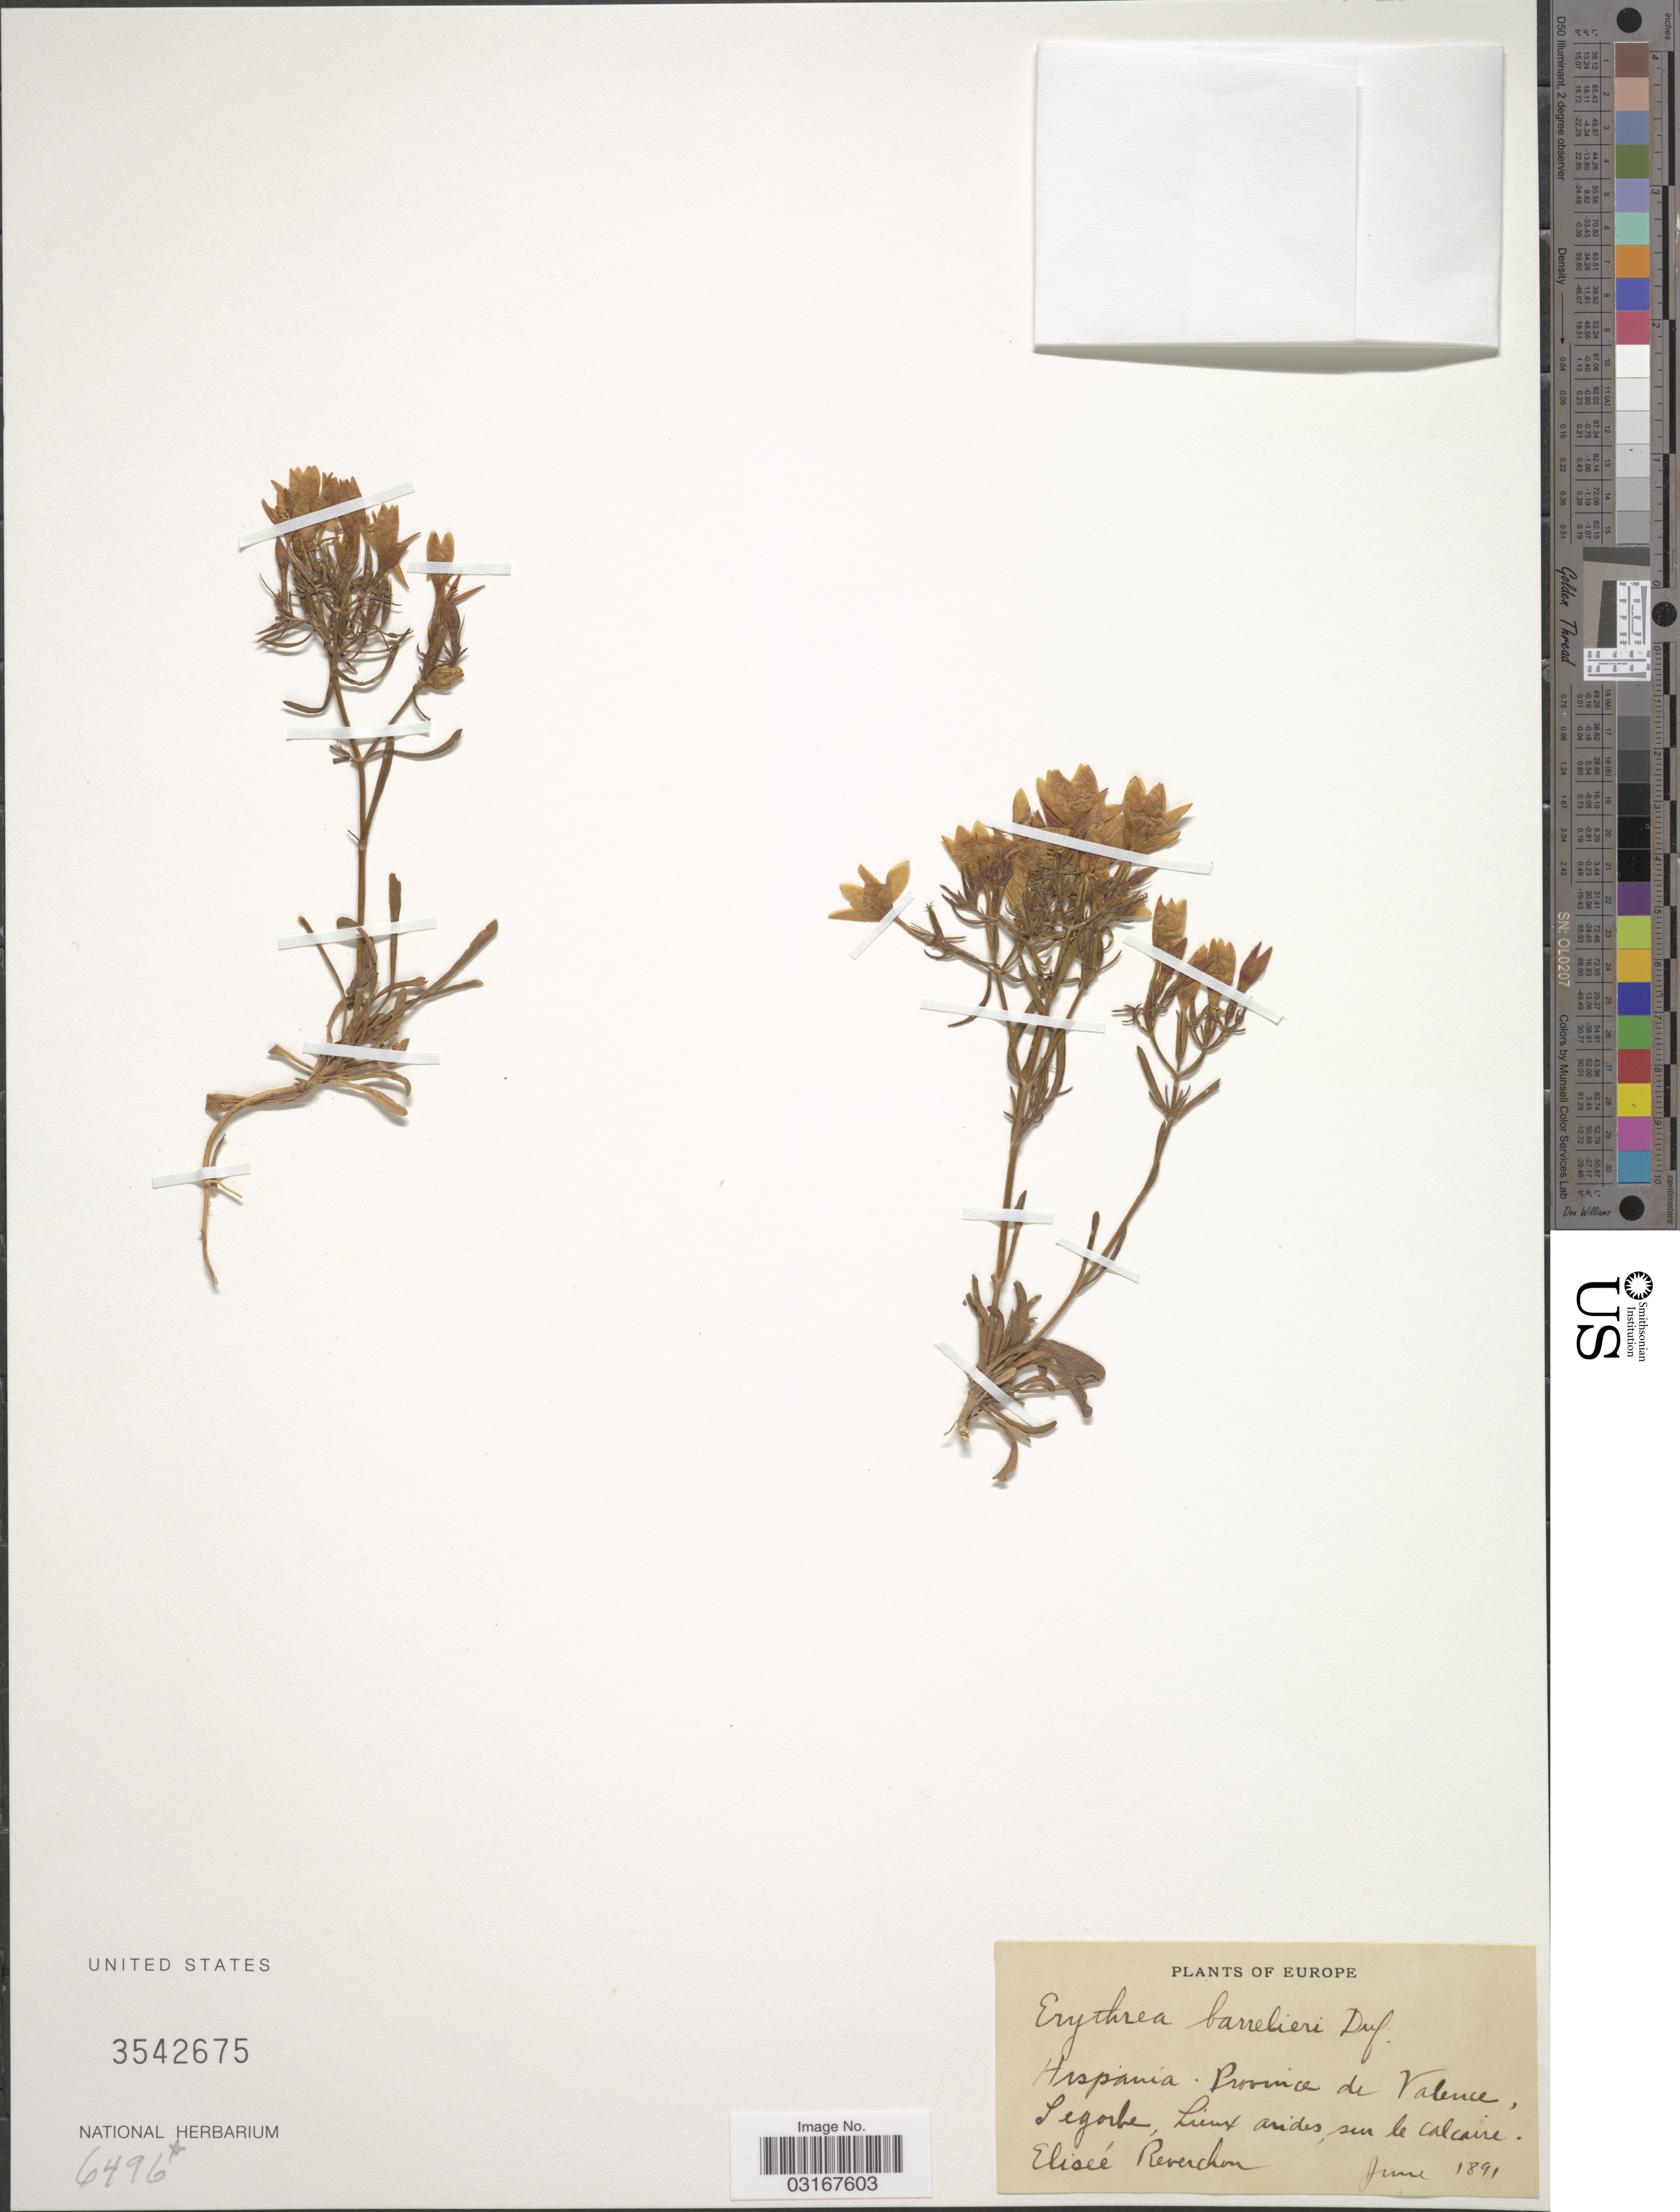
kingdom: Plantae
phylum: Tracheophyta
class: Magnoliopsida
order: Gentianales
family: Gentianaceae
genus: Erythraea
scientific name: Erythraea barrelieri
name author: Dufour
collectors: E. Reverchon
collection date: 1891-06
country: Spain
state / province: Valenciana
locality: Hispania. Province de Valence. Segorbe.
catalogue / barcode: US 3542675